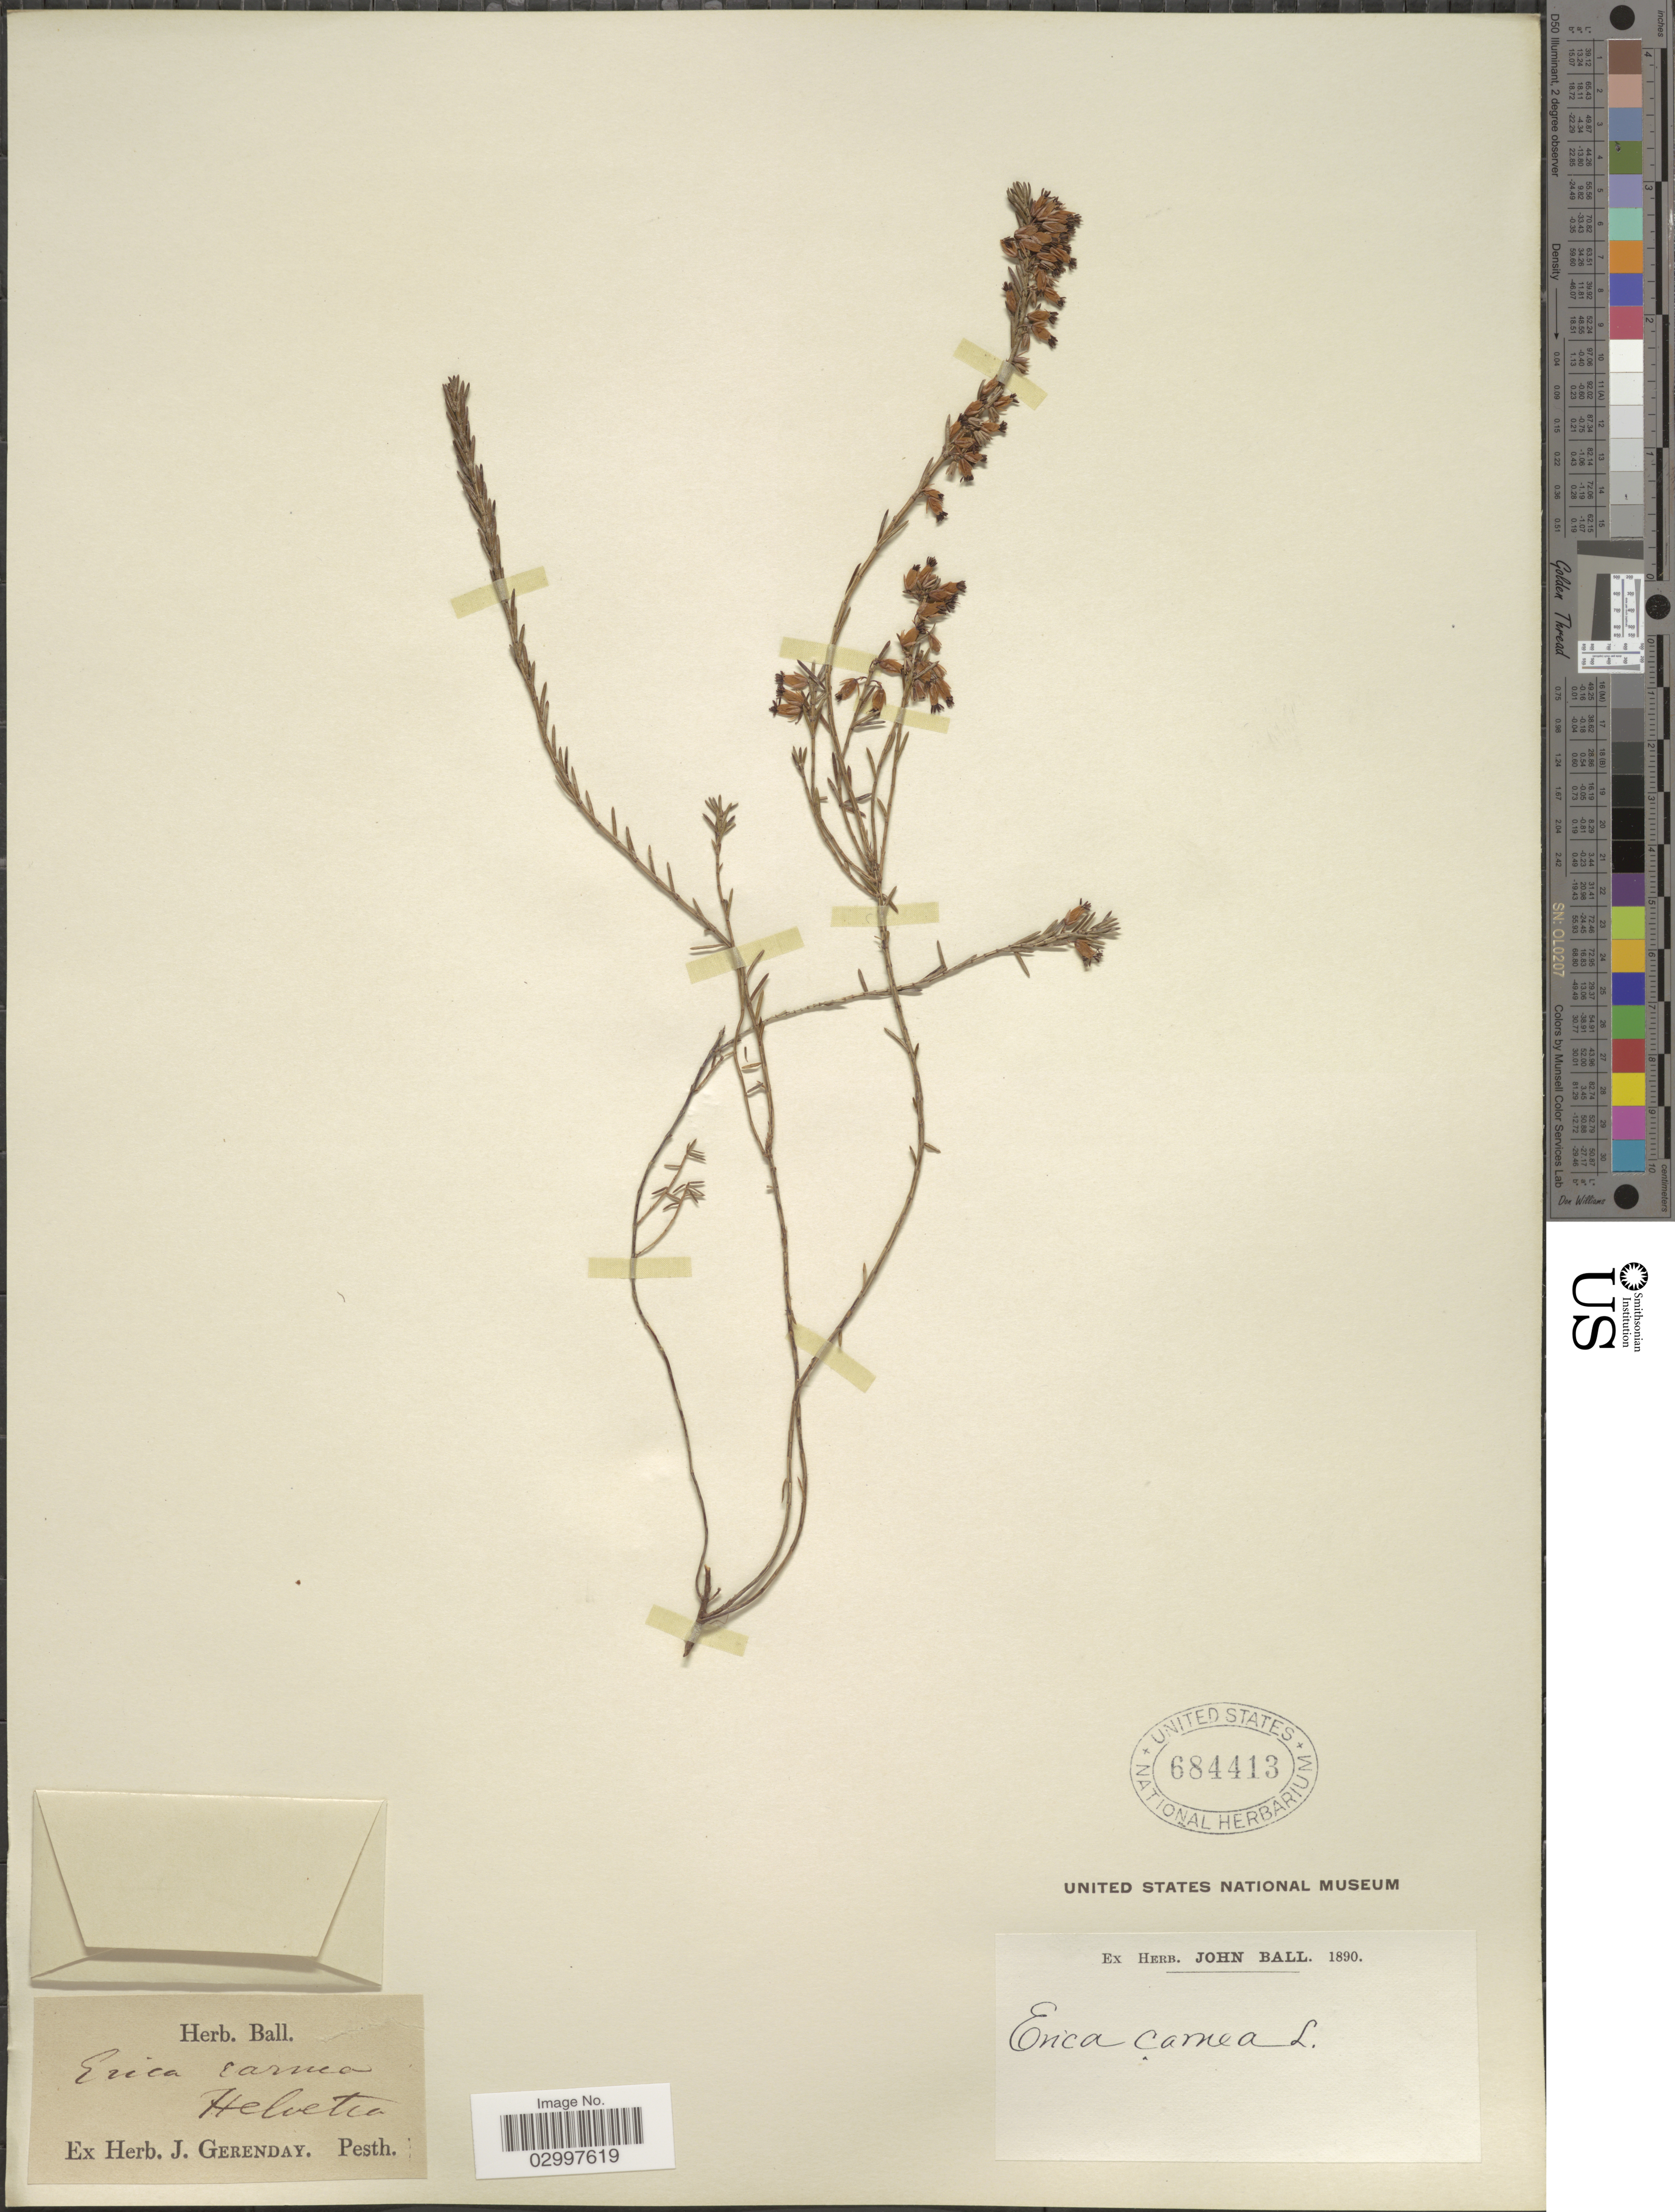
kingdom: Plantae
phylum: Tracheophyta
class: Magnoliopsida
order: Ericales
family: Ericaceae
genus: Erica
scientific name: Erica carnea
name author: L.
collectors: Ex herb. J. Gerenday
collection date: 1890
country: Switzerland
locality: Helvetia.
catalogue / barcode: US 684413